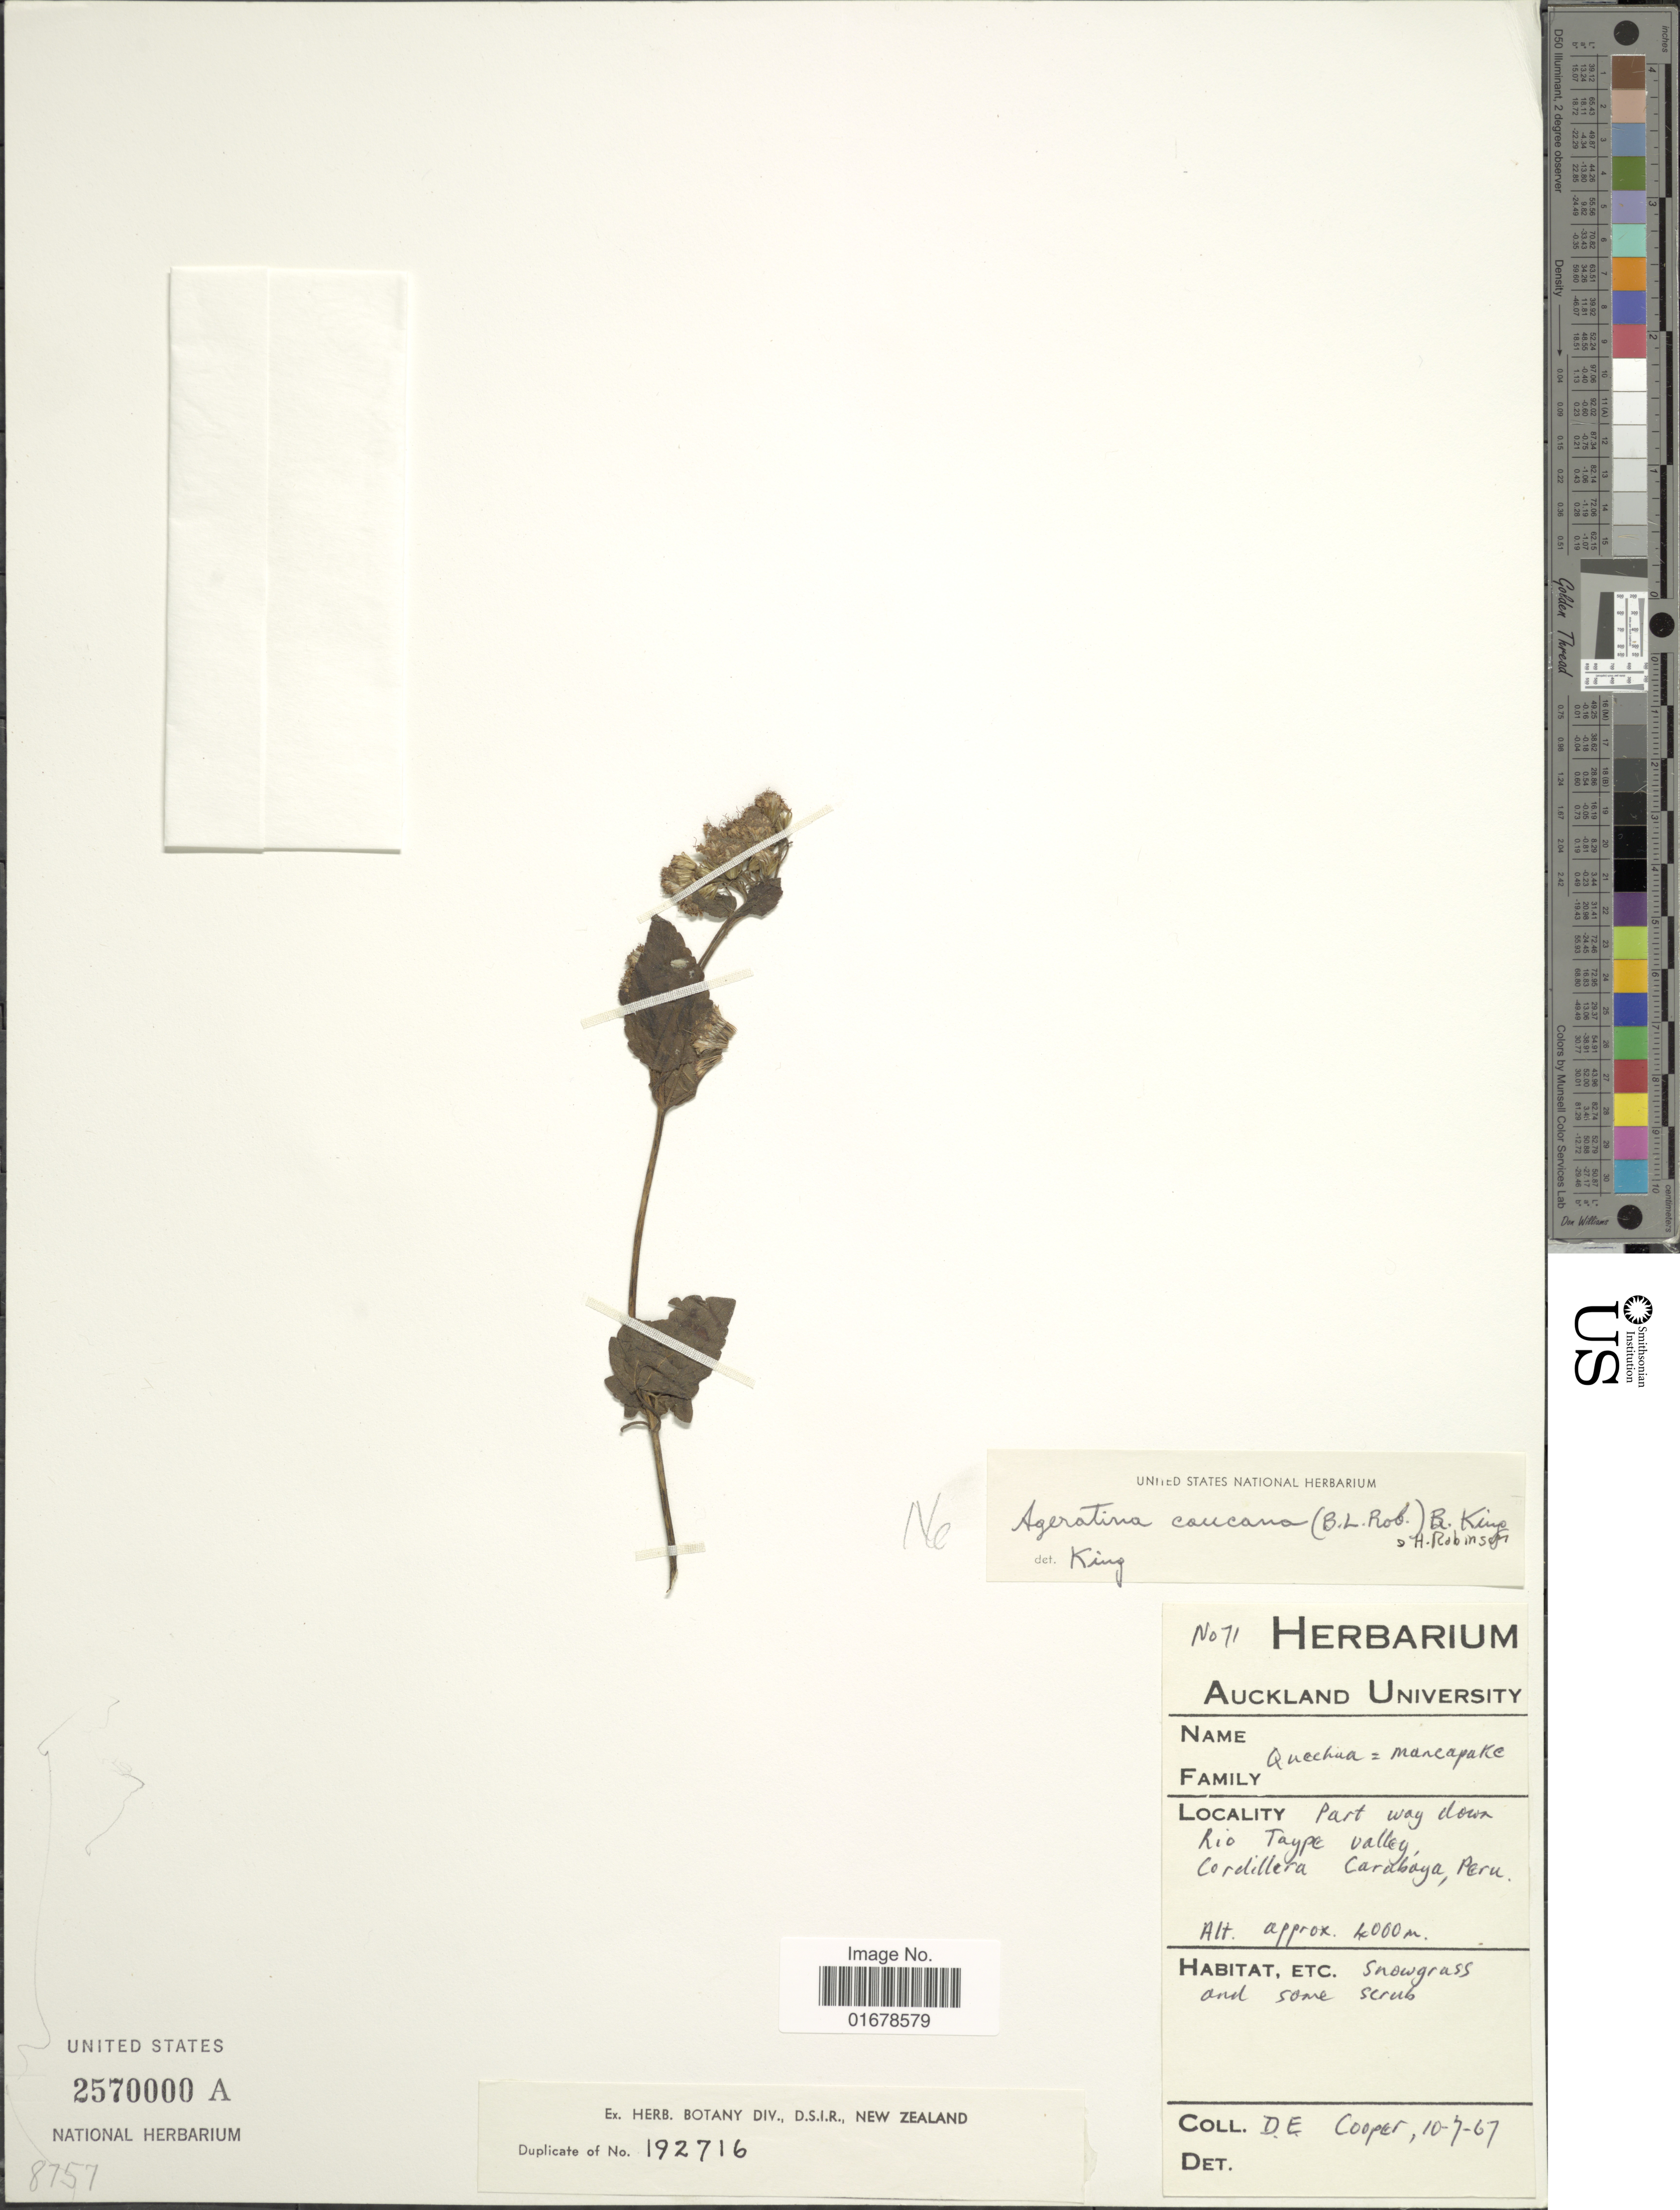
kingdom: Plantae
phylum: Tracheophyta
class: Magnoliopsida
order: Asterales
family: Asteraceae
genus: Ageratina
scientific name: Ageratina sp.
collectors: D. E. Cooper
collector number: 71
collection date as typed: Transcribed d/m/y: 10/7/67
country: Peru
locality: Part way down Rio Taype Valley, Cordillera Cardbaya, Peru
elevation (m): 4000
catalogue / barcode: US 2570000A